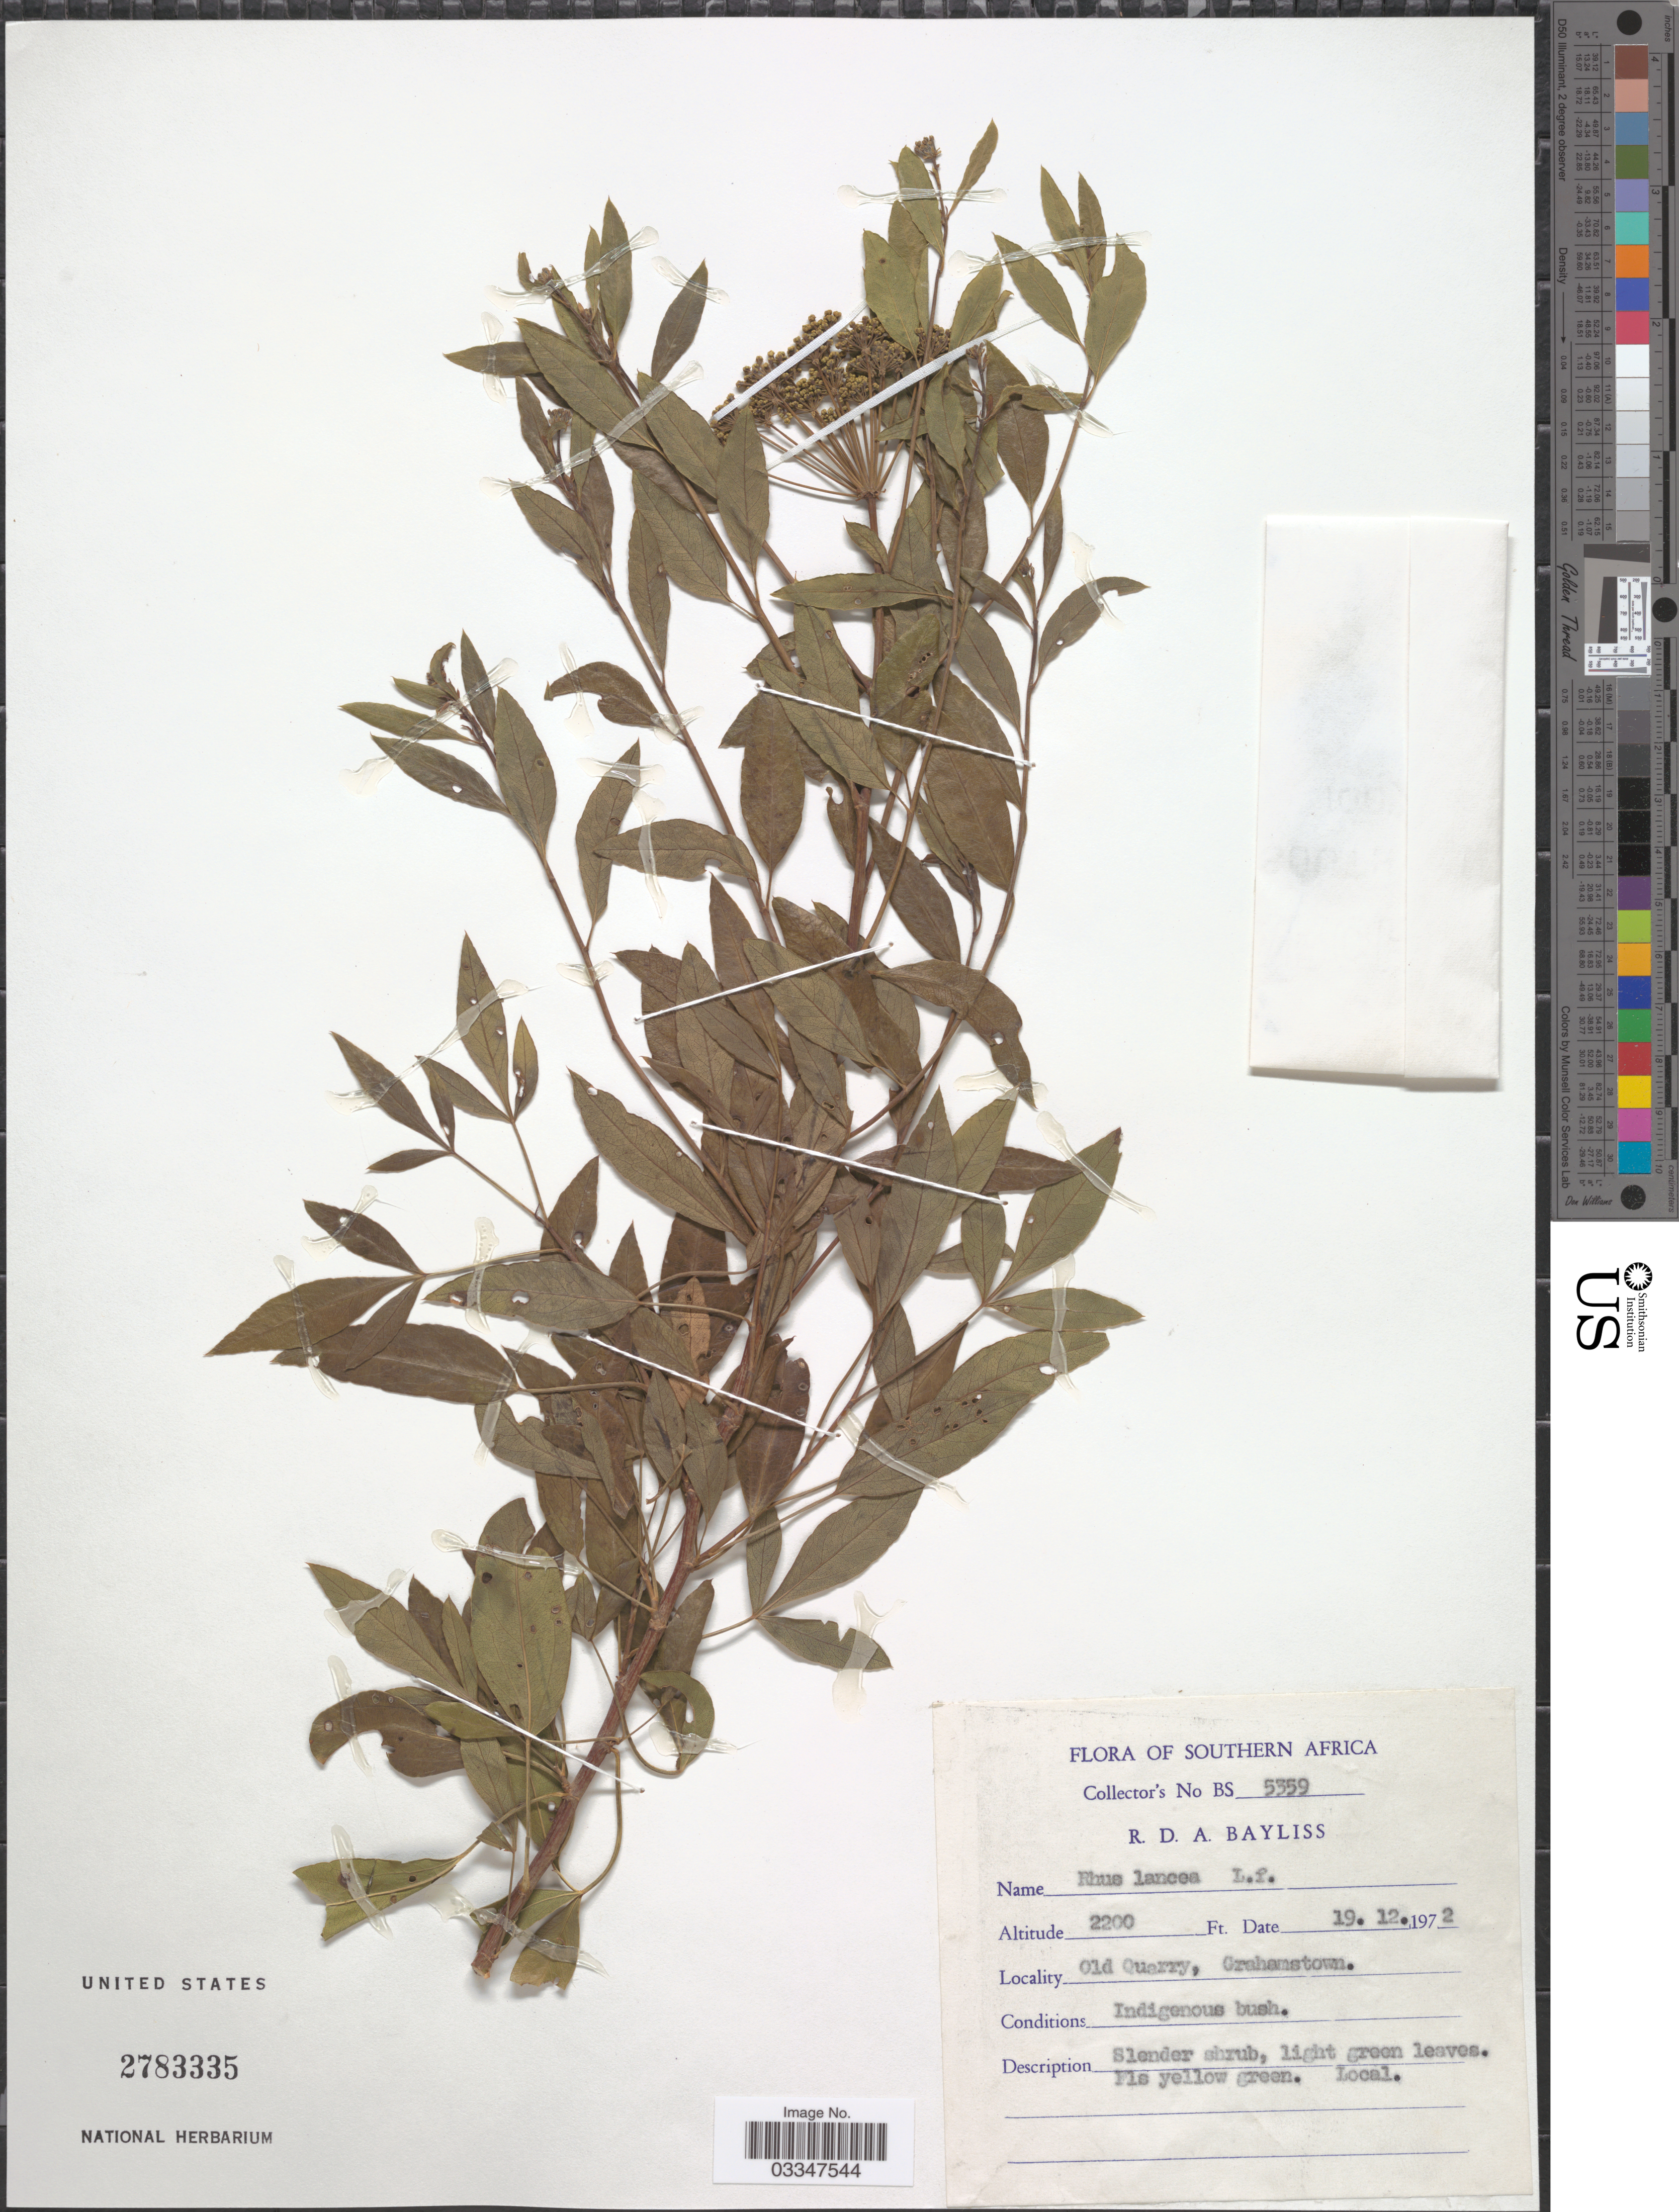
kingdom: Plantae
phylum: Tracheophyta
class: Magnoliopsida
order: Sapindales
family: Anacardiaceae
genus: Rhus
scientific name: Rhus lancea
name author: L. f.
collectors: R. Bayliss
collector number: BS 5359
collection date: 1972-12-19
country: South Africa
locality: Southern Africa. Old Quarry, Grahamstown.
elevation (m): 671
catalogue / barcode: US 2783335